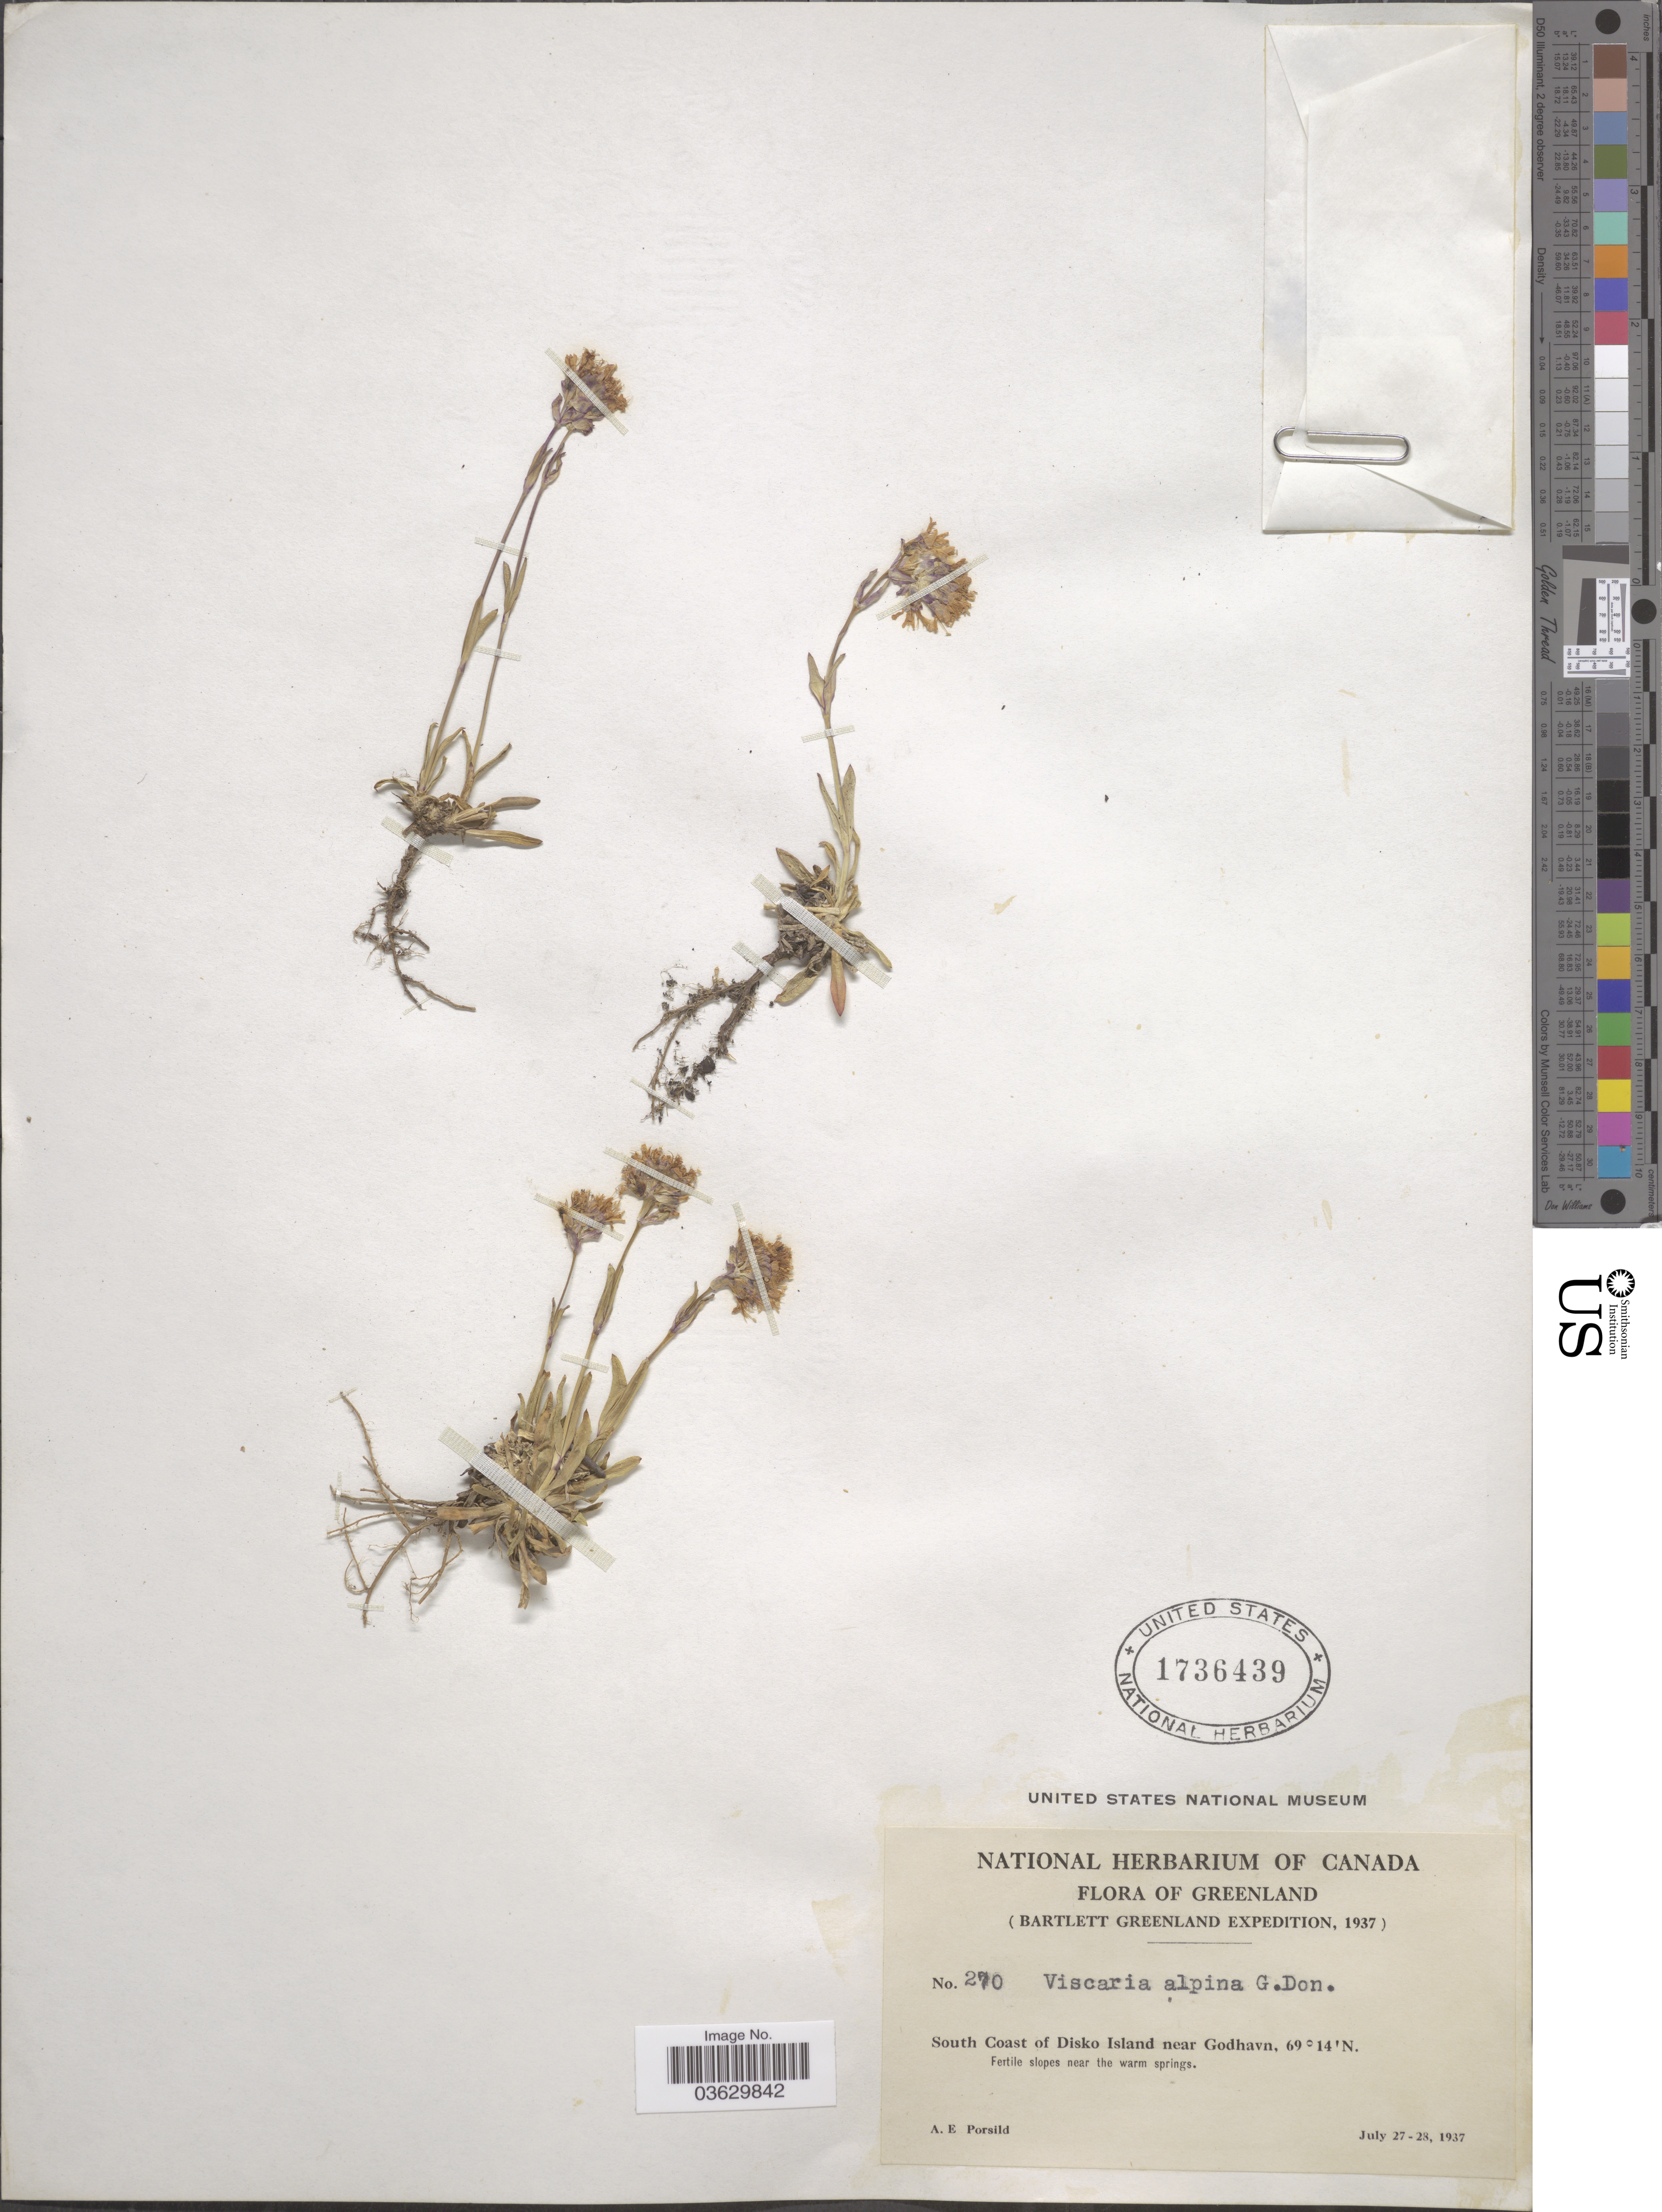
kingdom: Plantae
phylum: Tracheophyta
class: Magnoliopsida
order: Caryophyllales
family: Caryophyllaceae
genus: Viscaria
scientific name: Viscaria alpina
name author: (L.) G. Don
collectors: A. E. Porsild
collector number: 270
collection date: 1937-07-27/1937-07-28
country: Greenland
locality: South Coast of Disko Island near Godhavn. Fertile slopes near the warm springs.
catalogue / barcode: US 1736439